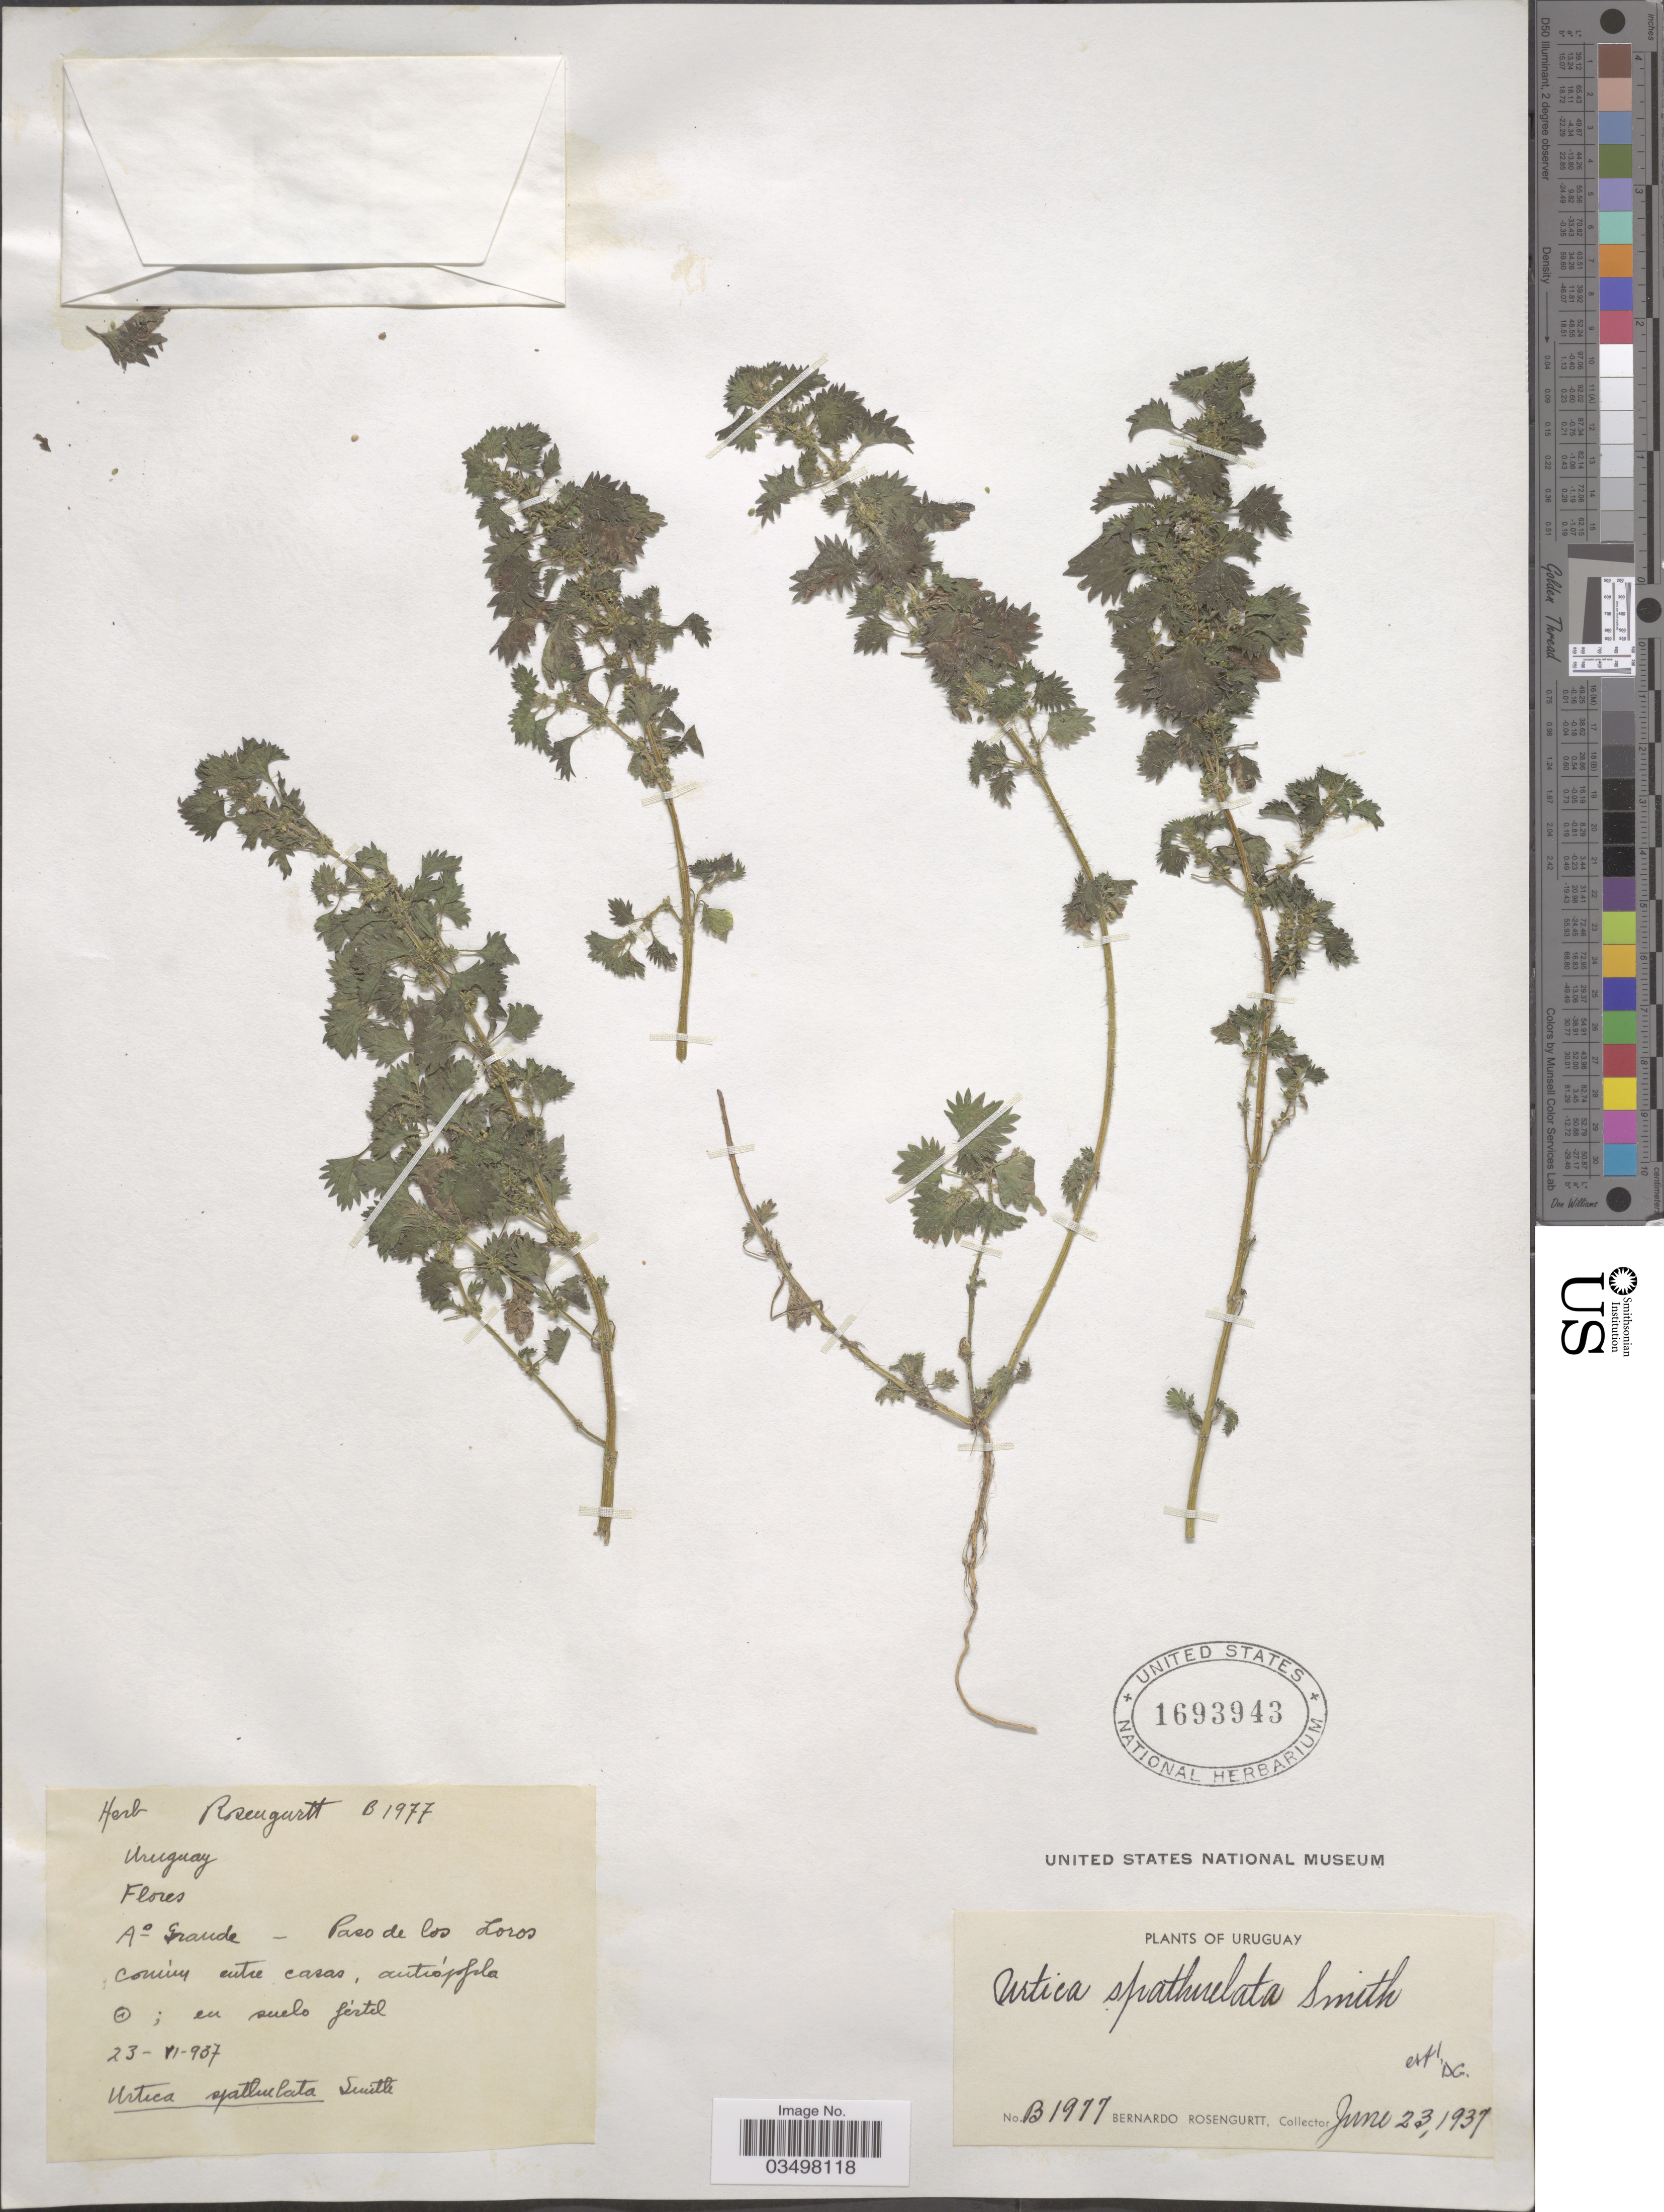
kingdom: Plantae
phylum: Tracheophyta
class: Magnoliopsida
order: Rosales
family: Urticaceae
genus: Urtica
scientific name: Urtica spathulata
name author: Sm.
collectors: B. Rosengurtt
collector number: B1977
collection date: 1937-06-23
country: Uruguay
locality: Aº Grande - Paso de los Loros común entre casas.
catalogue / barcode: US 1693943